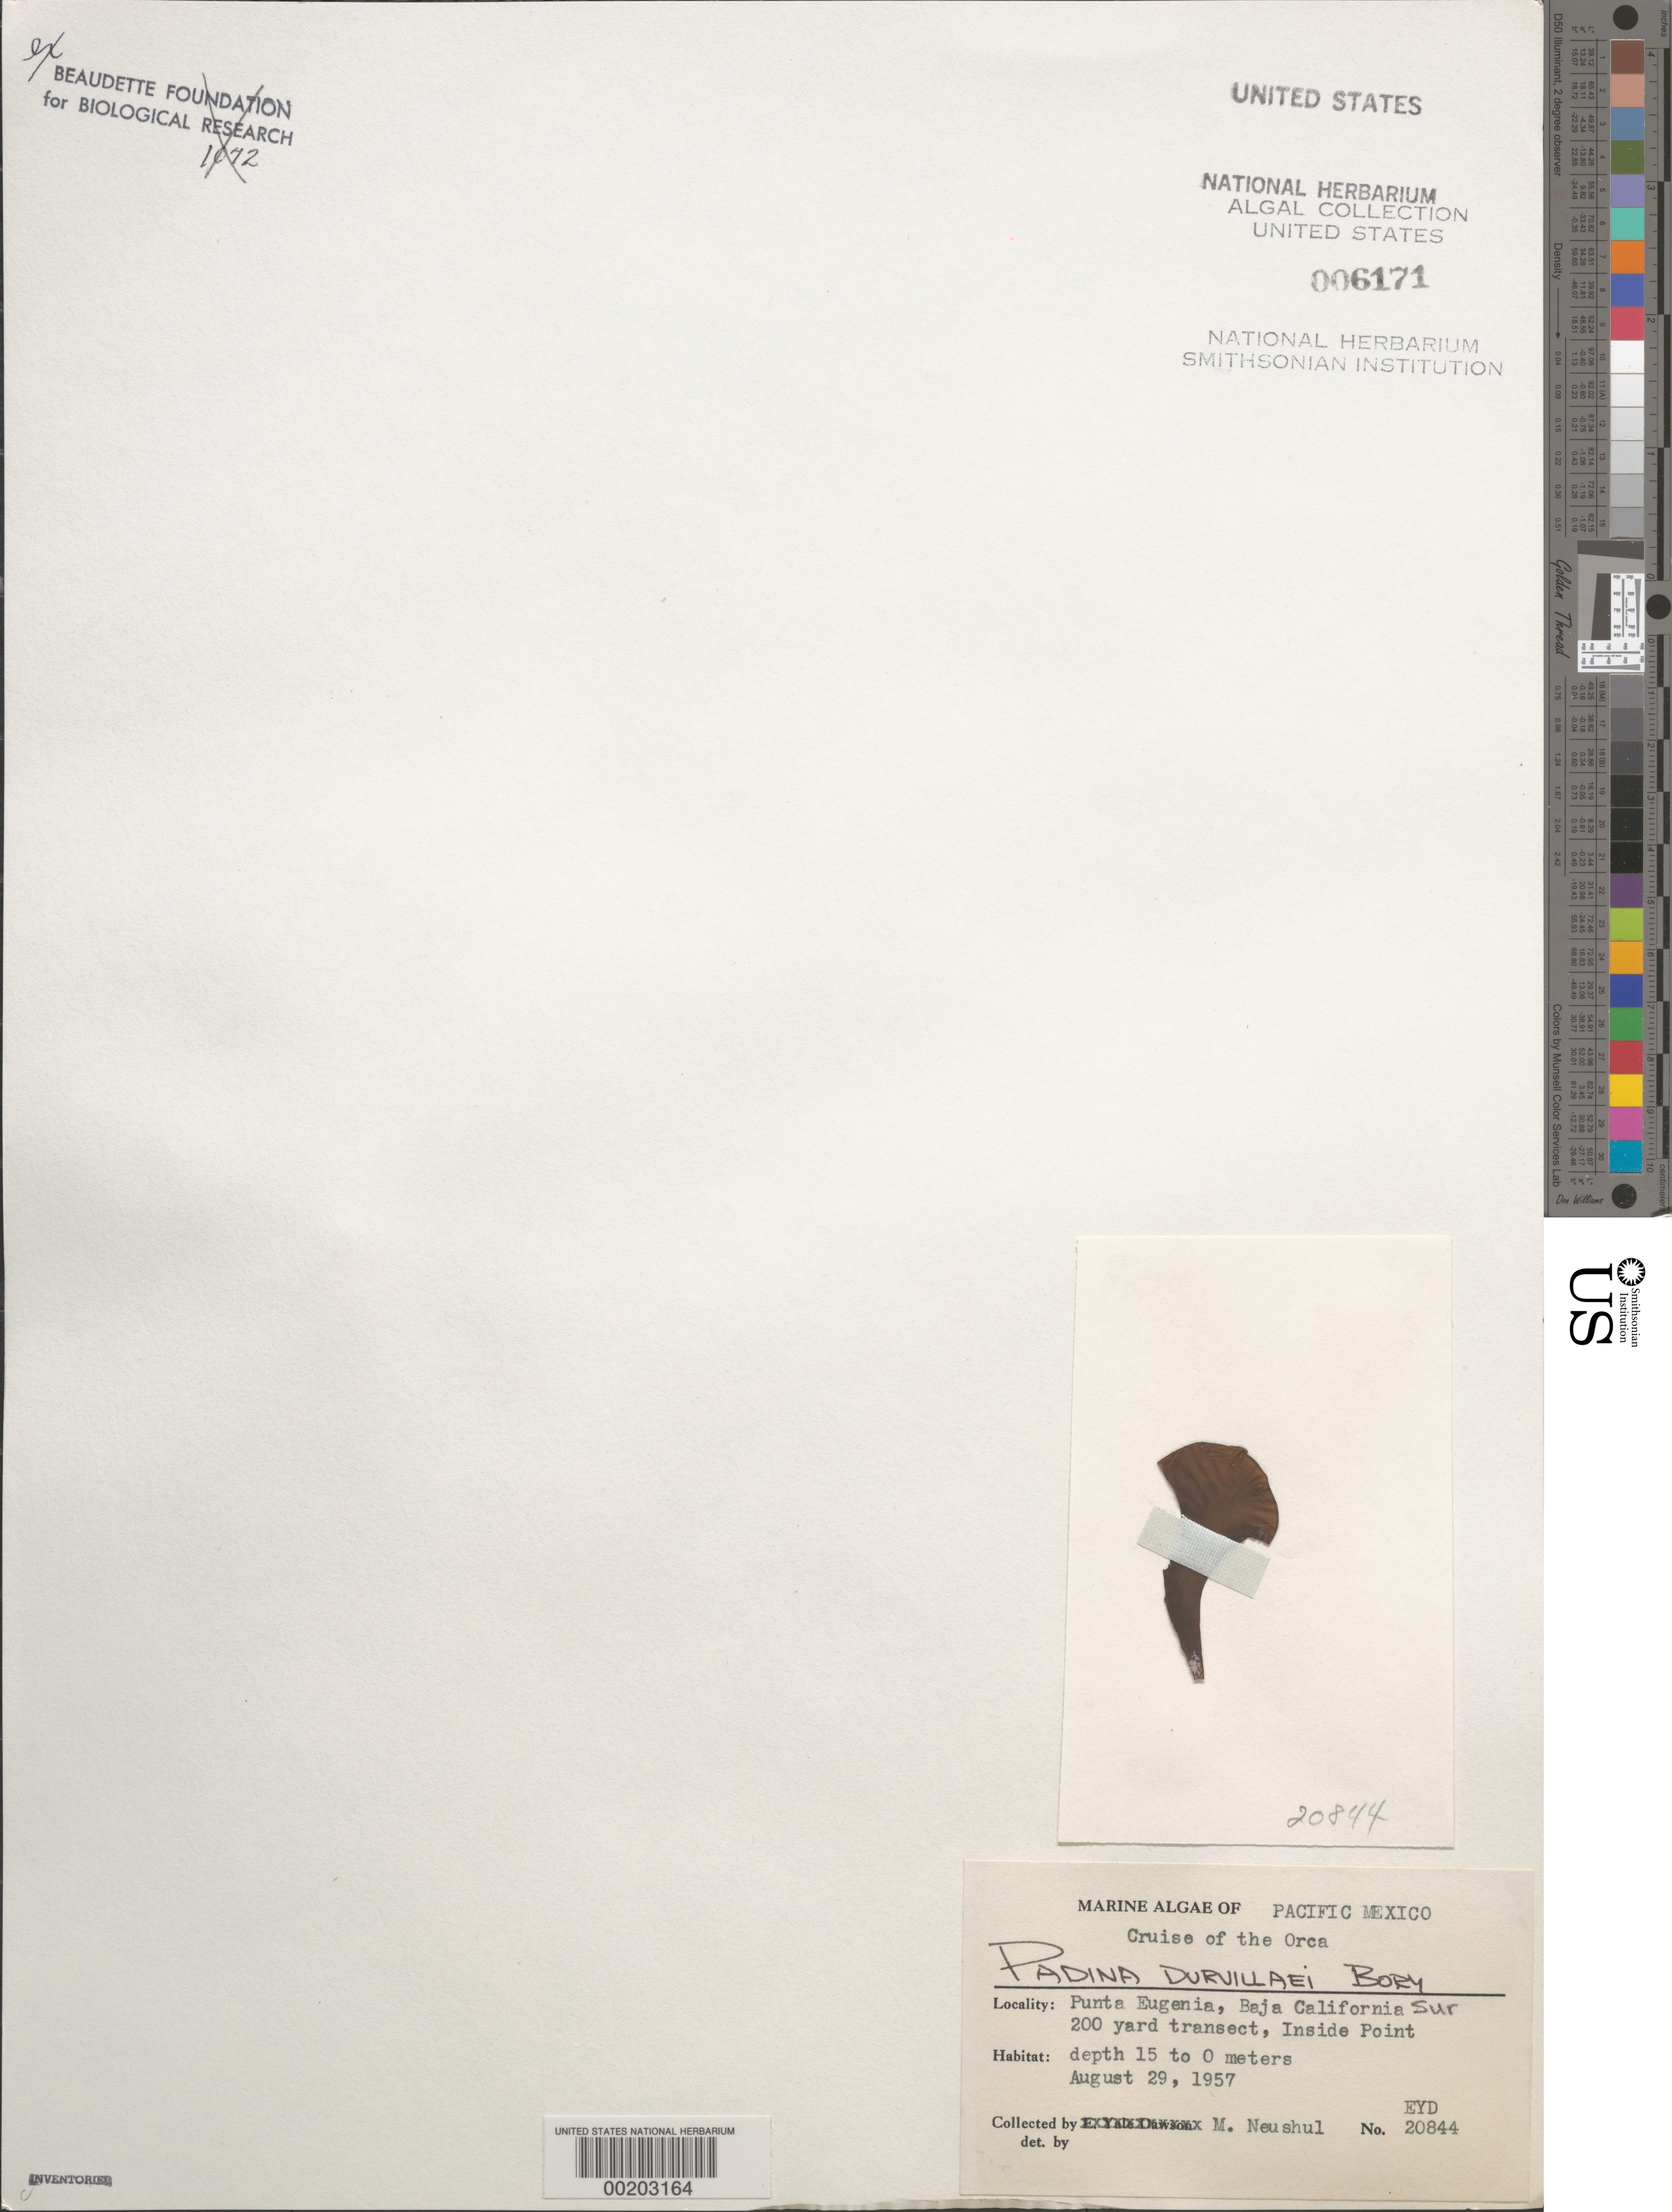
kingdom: Chromista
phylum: Ochrophyta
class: Phaeophyceae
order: Dictyotales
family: Dictyotaceae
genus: Padina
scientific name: Padina durvillaei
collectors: M. Neushul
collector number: EYD 20844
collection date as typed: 29 Aug 1957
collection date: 1957-08-29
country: Mexico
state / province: Baja California Sur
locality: Punta Eugenia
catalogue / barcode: US 6171